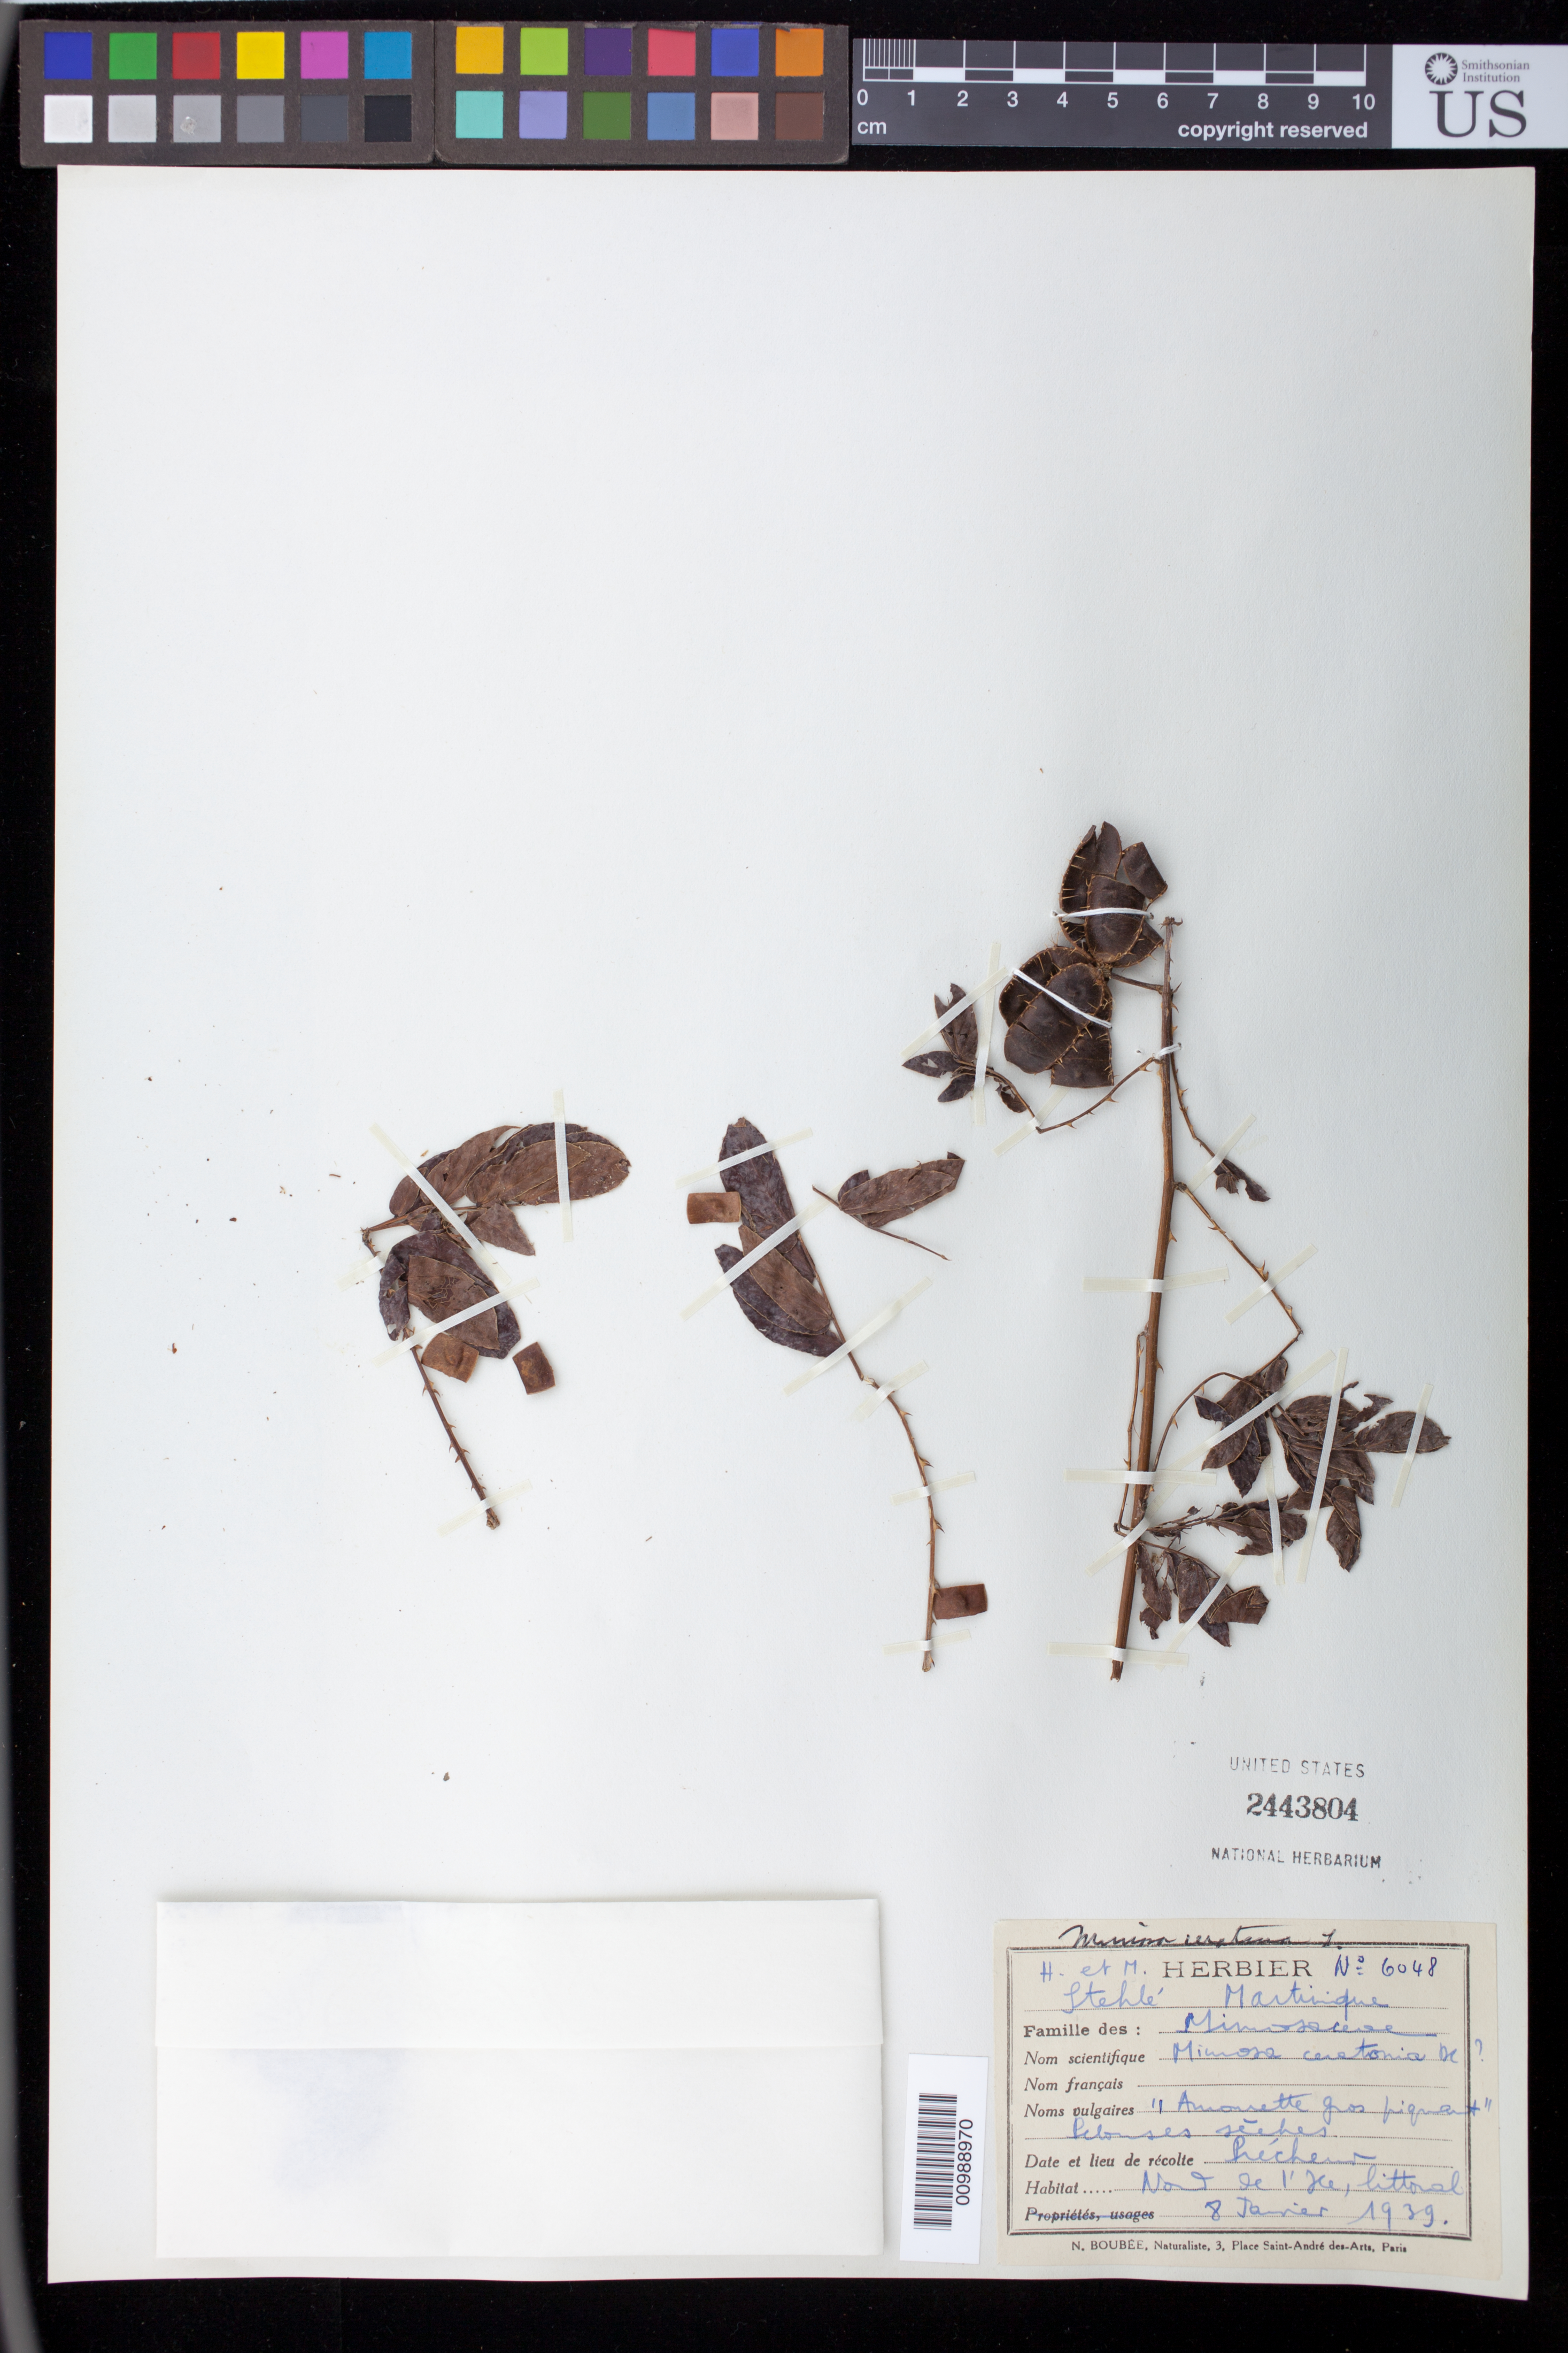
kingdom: Plantae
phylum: Tracheophyta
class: Magnoliopsida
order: Fabales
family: Fabaceae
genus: Mimosa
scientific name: Mimosa casta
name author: L.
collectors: H. Stehlé & M. Stehlé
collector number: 6048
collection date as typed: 08 Jan 1939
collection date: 1939-01-08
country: Martinique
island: Martinique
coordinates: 0 N, 0 E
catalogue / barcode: US 2443804